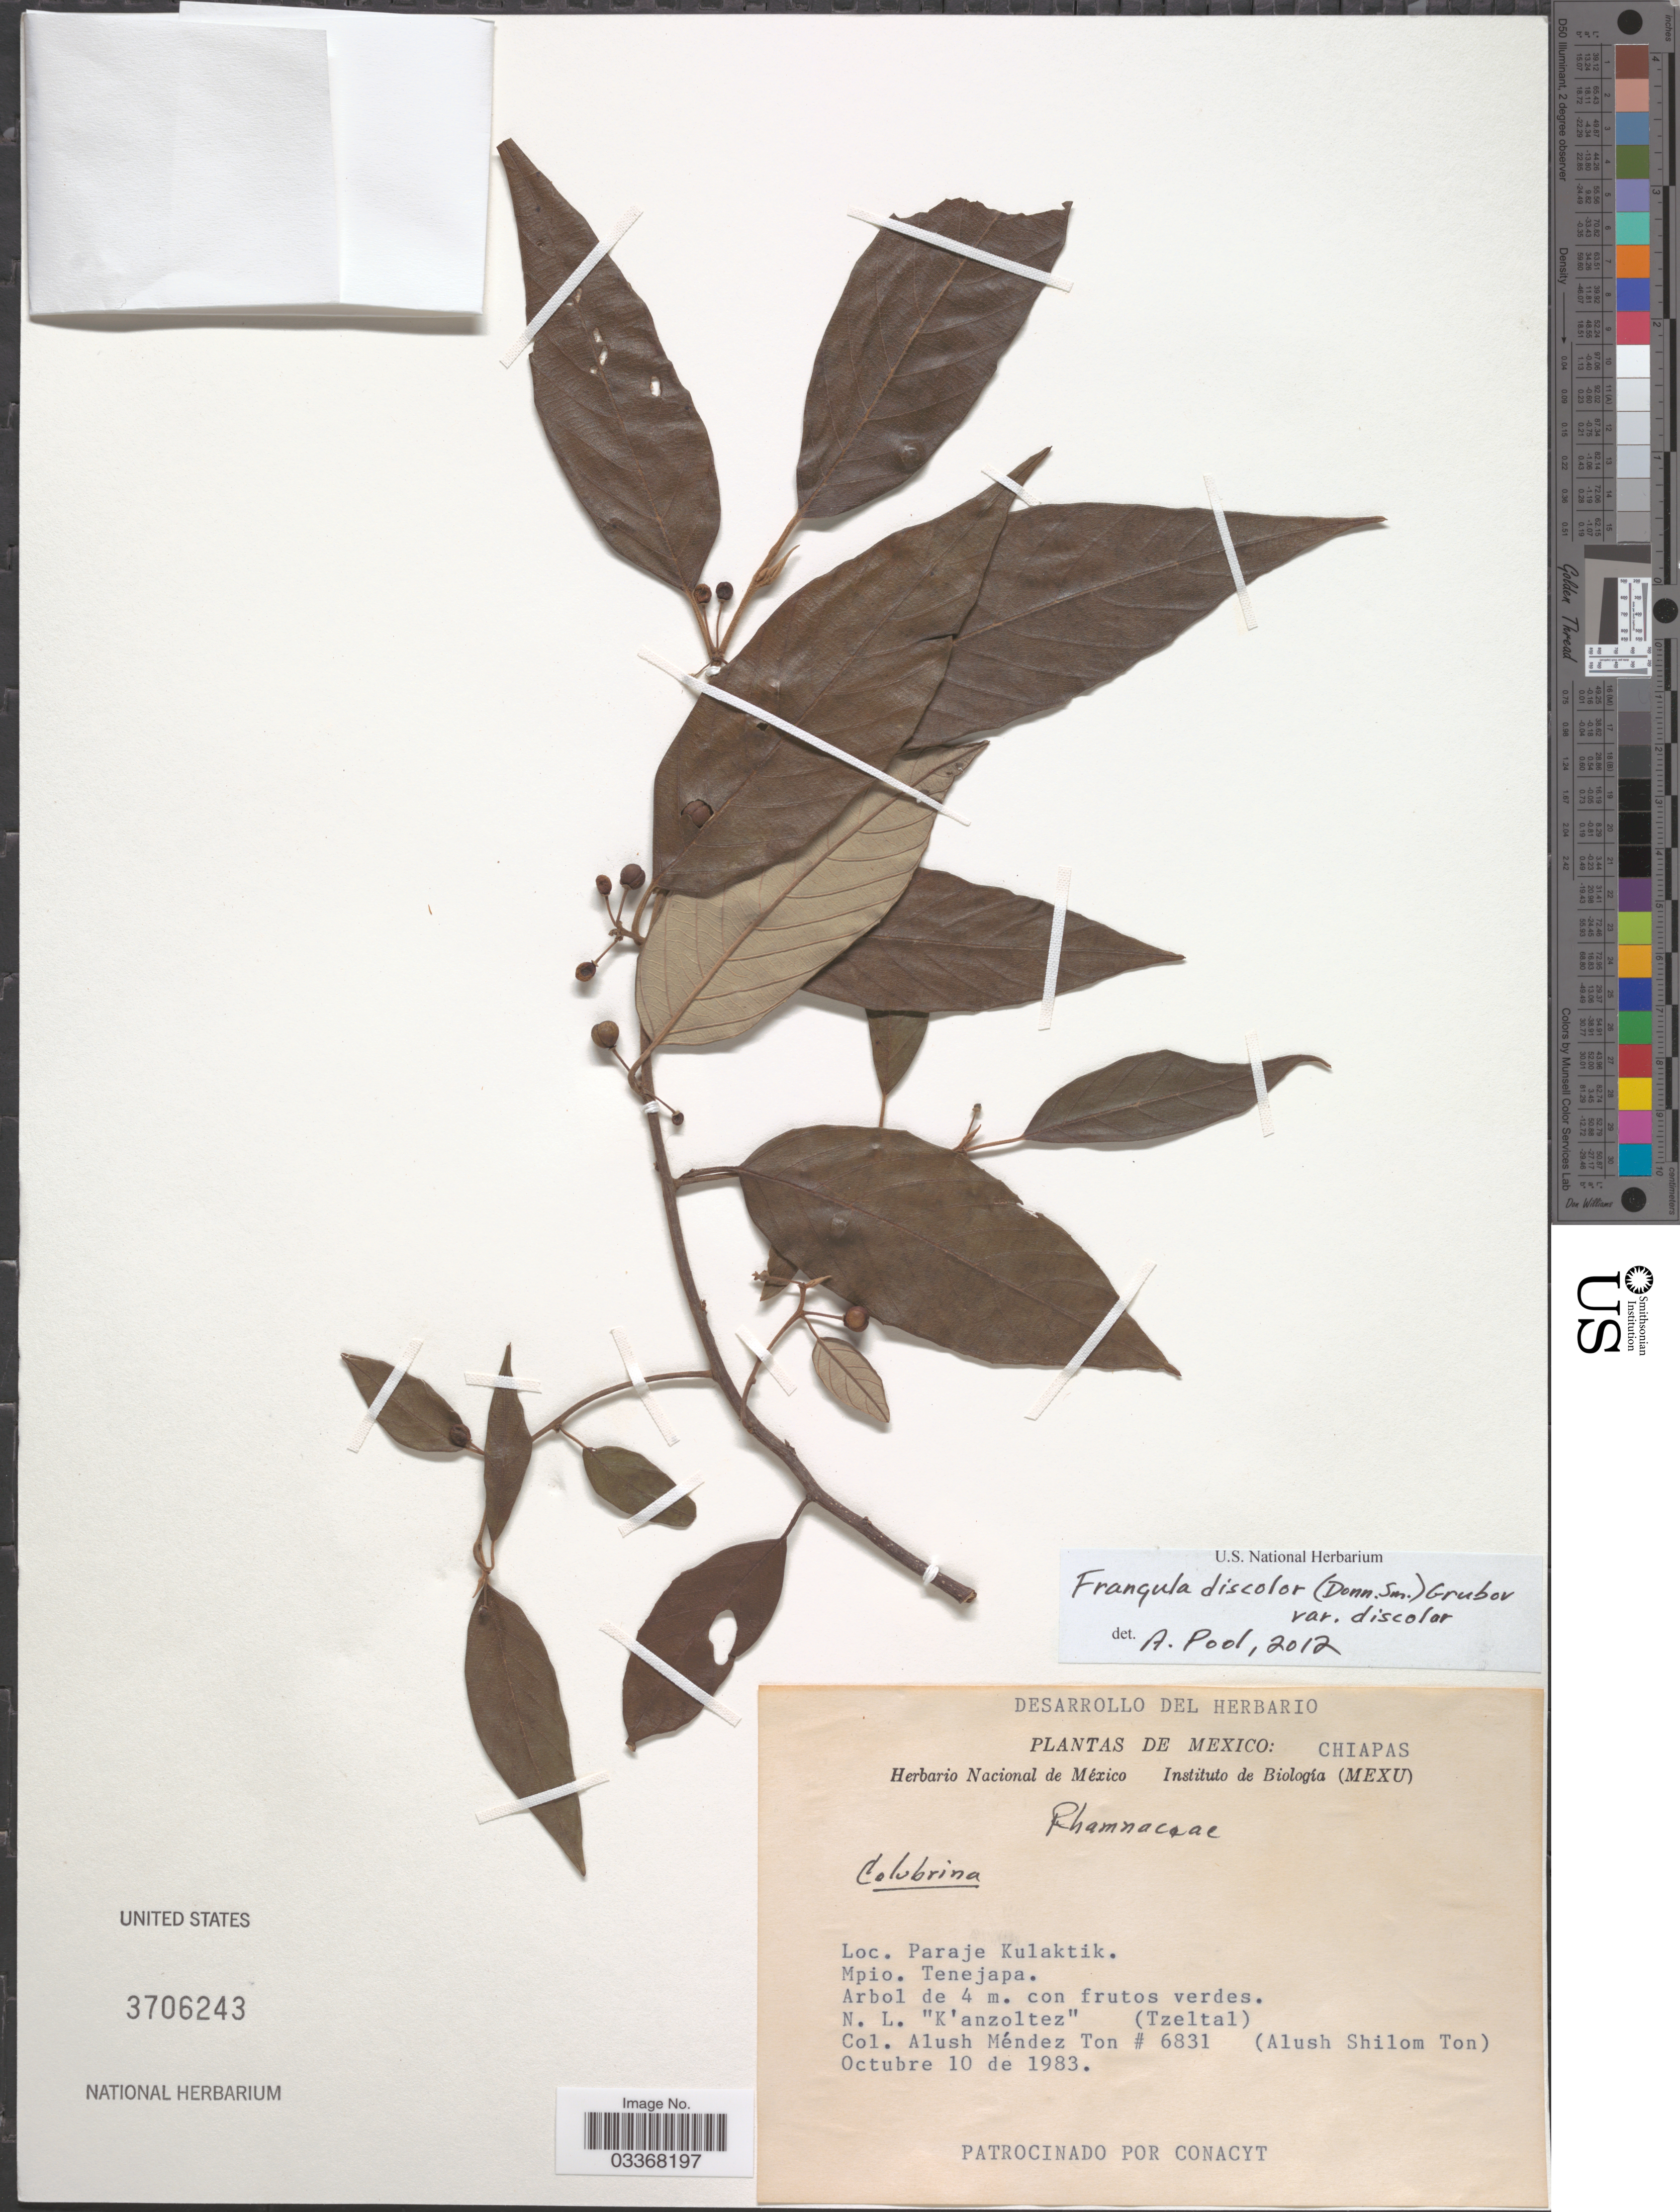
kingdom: Plantae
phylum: Tracheophyta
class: Magnoliopsida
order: Rosales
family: Rhamnaceae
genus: Frangula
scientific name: Frangula discolor var. discolor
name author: (Donn. Sm.) Grubov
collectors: A. Méndez Ton & A. Ton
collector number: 6831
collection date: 1983-10-10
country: Mexico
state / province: Chiapas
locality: Paraje Kulaktik, Mpio. Tenejapa.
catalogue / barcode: US 3706243